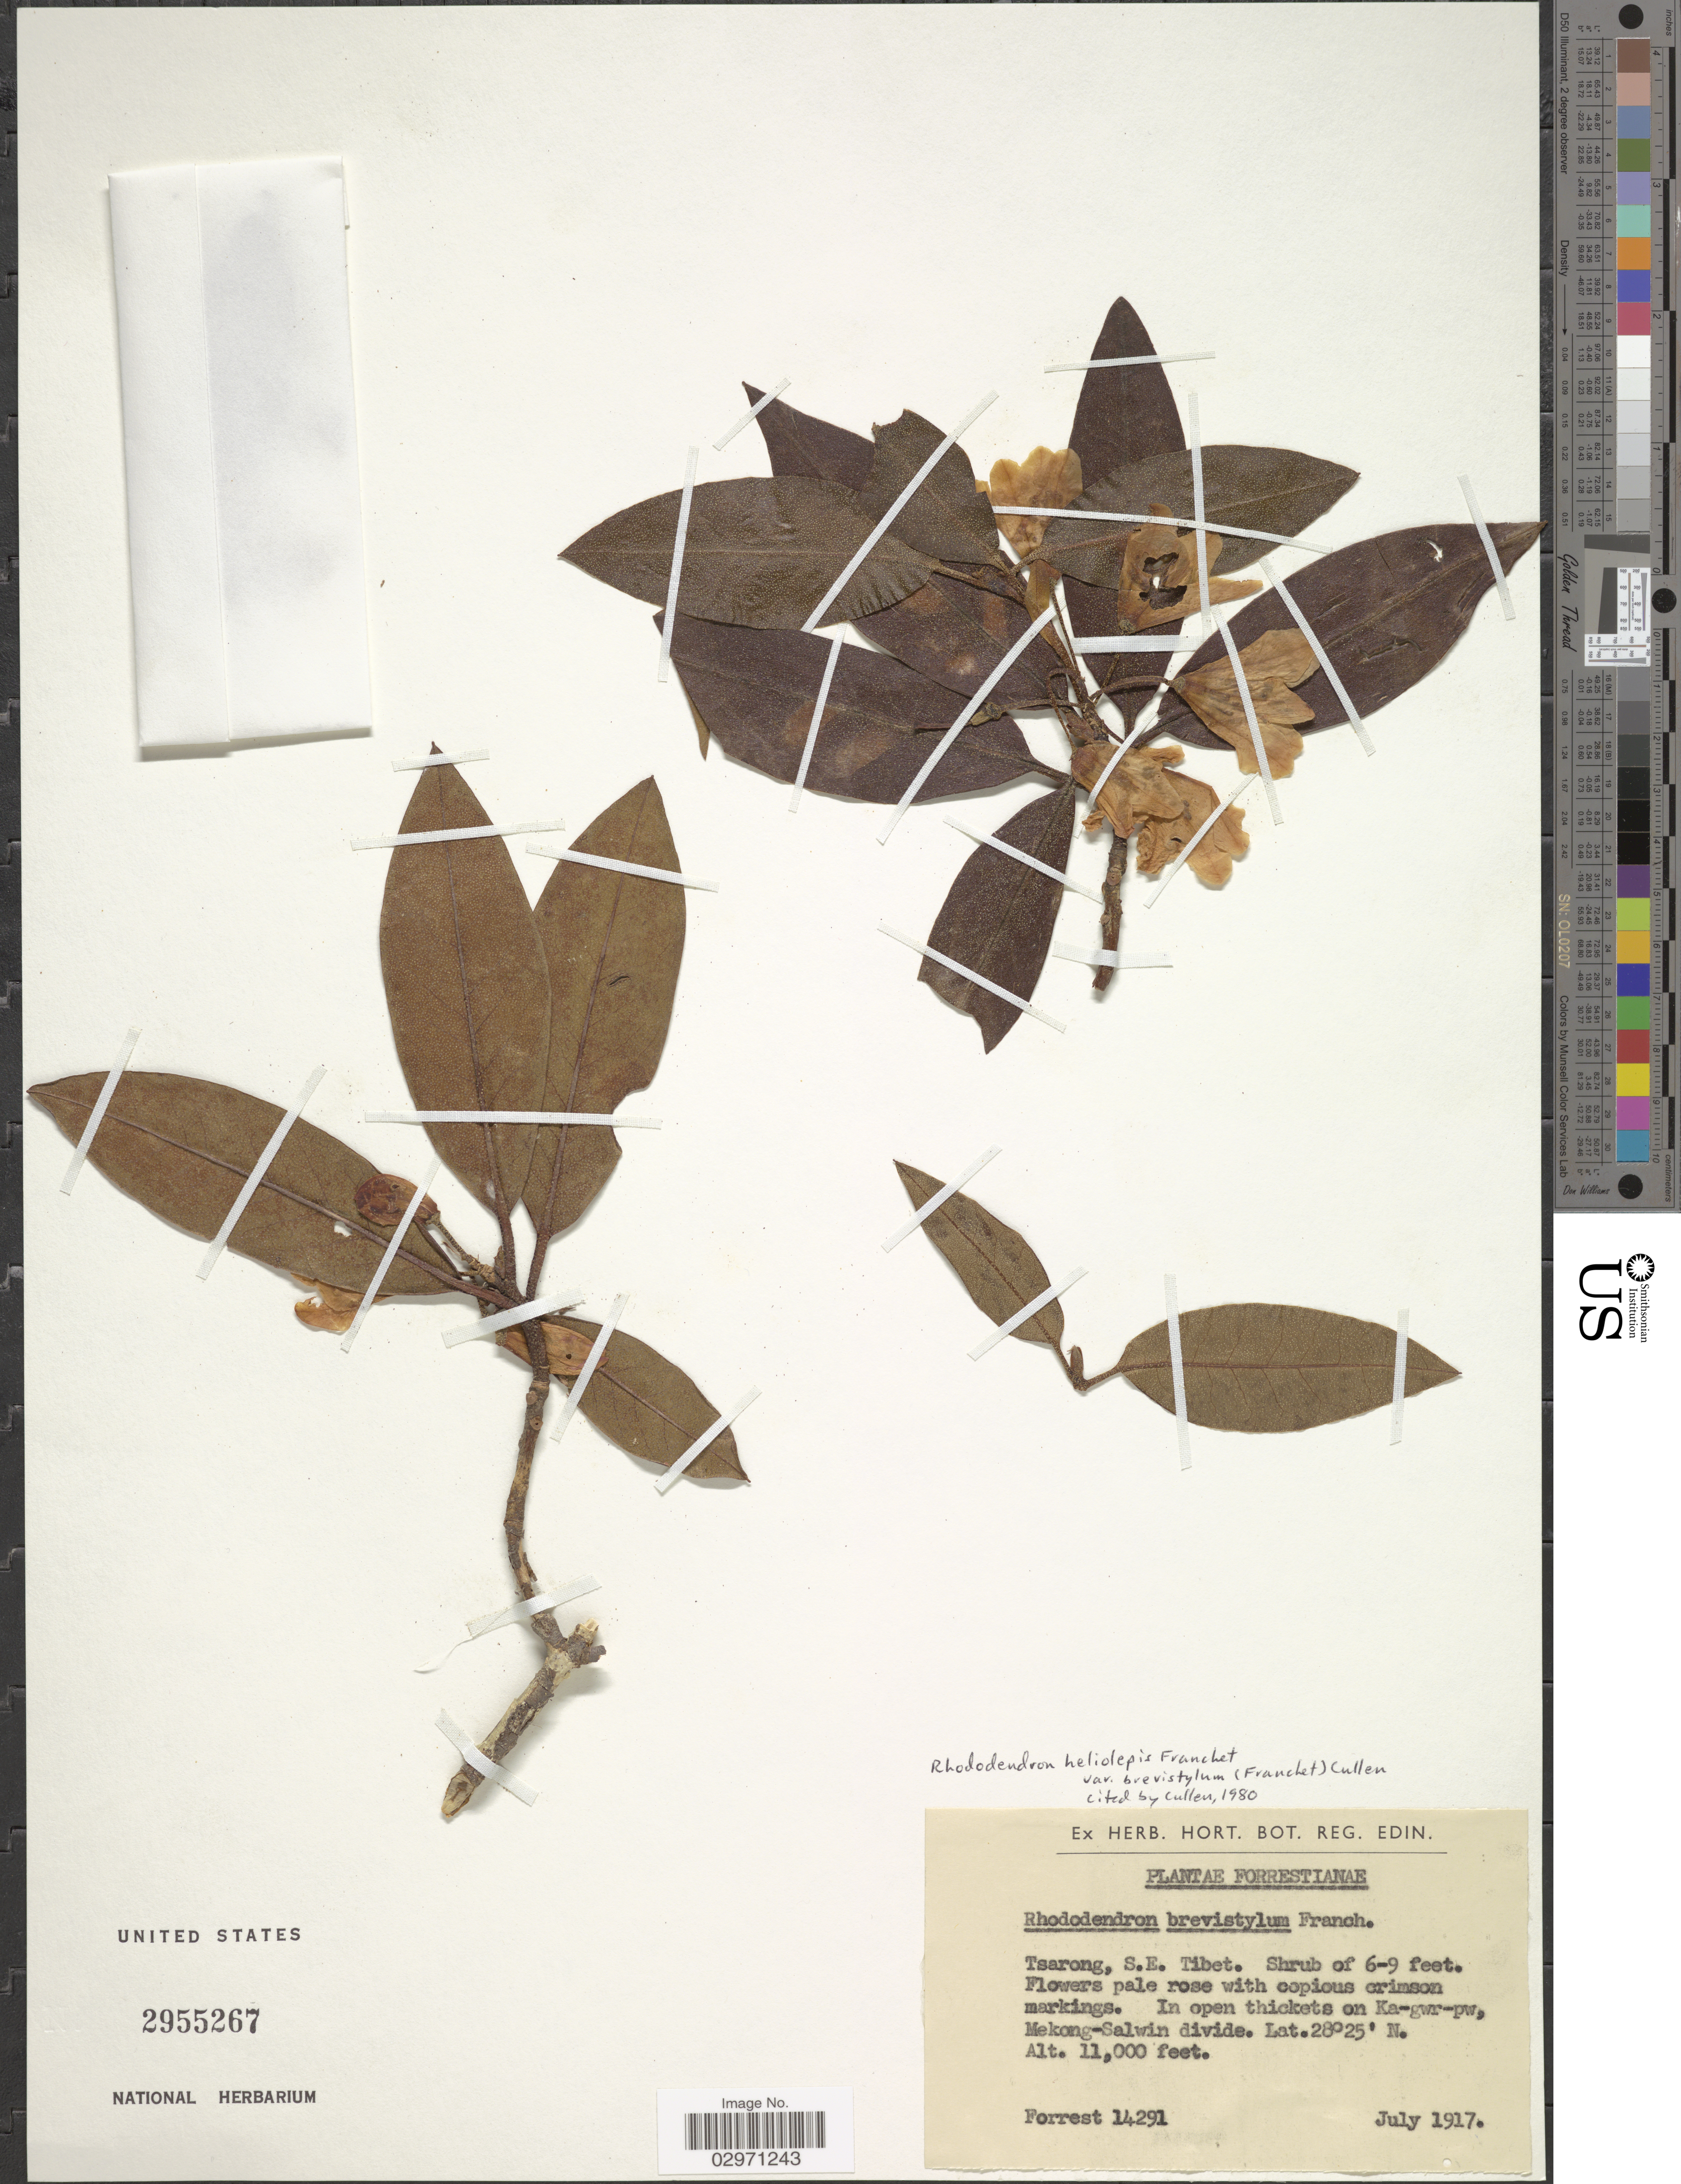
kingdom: Plantae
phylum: Tracheophyta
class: Magnoliopsida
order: Ericales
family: Ericaceae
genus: Rhododendron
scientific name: Rhododendron heliolepis var. brevistylum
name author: (Franch.) Cullen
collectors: -. Forrest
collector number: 14291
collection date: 1917-07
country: China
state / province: Xizang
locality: Tsarong, S.E. Tibet. In open thickets on Ka-gwr-pw, Mekong-Salwin divide.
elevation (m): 3353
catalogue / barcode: US 2955267